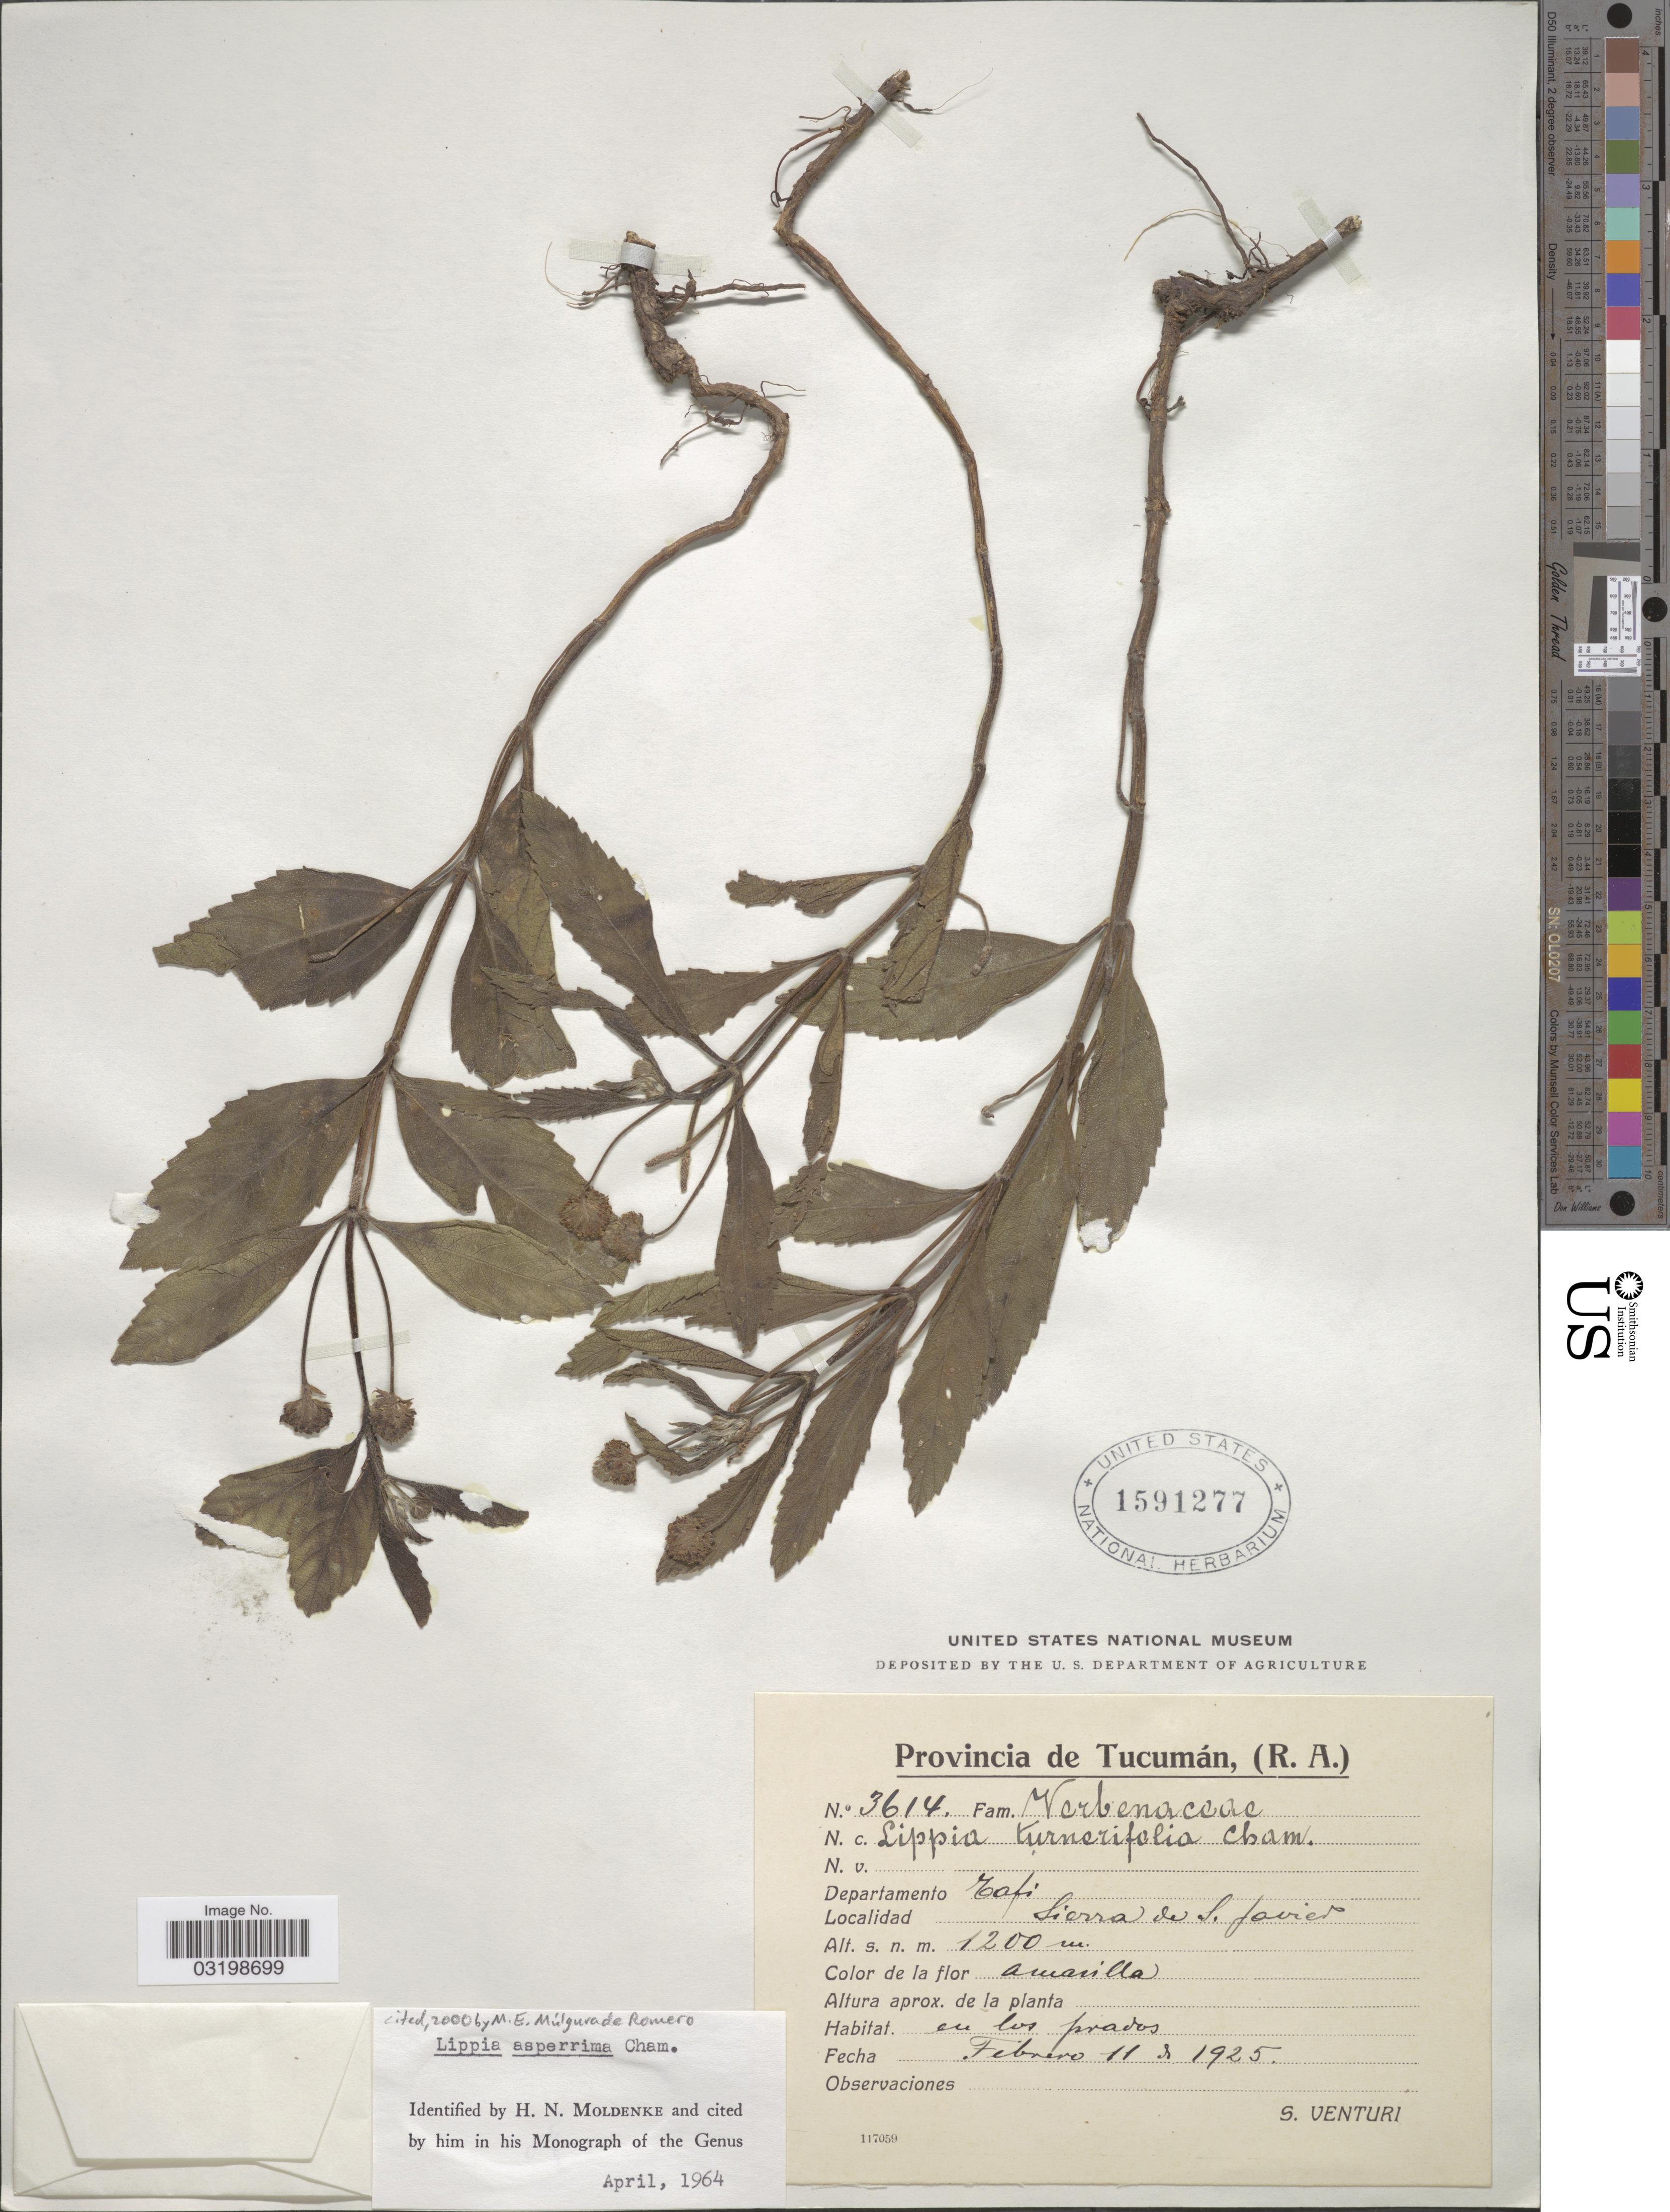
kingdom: Plantae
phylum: Tracheophyta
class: Magnoliopsida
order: Lamiales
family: Verbenaceae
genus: Lippia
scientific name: Lippia asperrima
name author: Cham.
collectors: S. Venturi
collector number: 3614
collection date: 1925-02-11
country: Argentina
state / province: Tucuman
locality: Departamento Tafi. Sierra de S. Javier.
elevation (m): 1200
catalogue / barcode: US 1591277